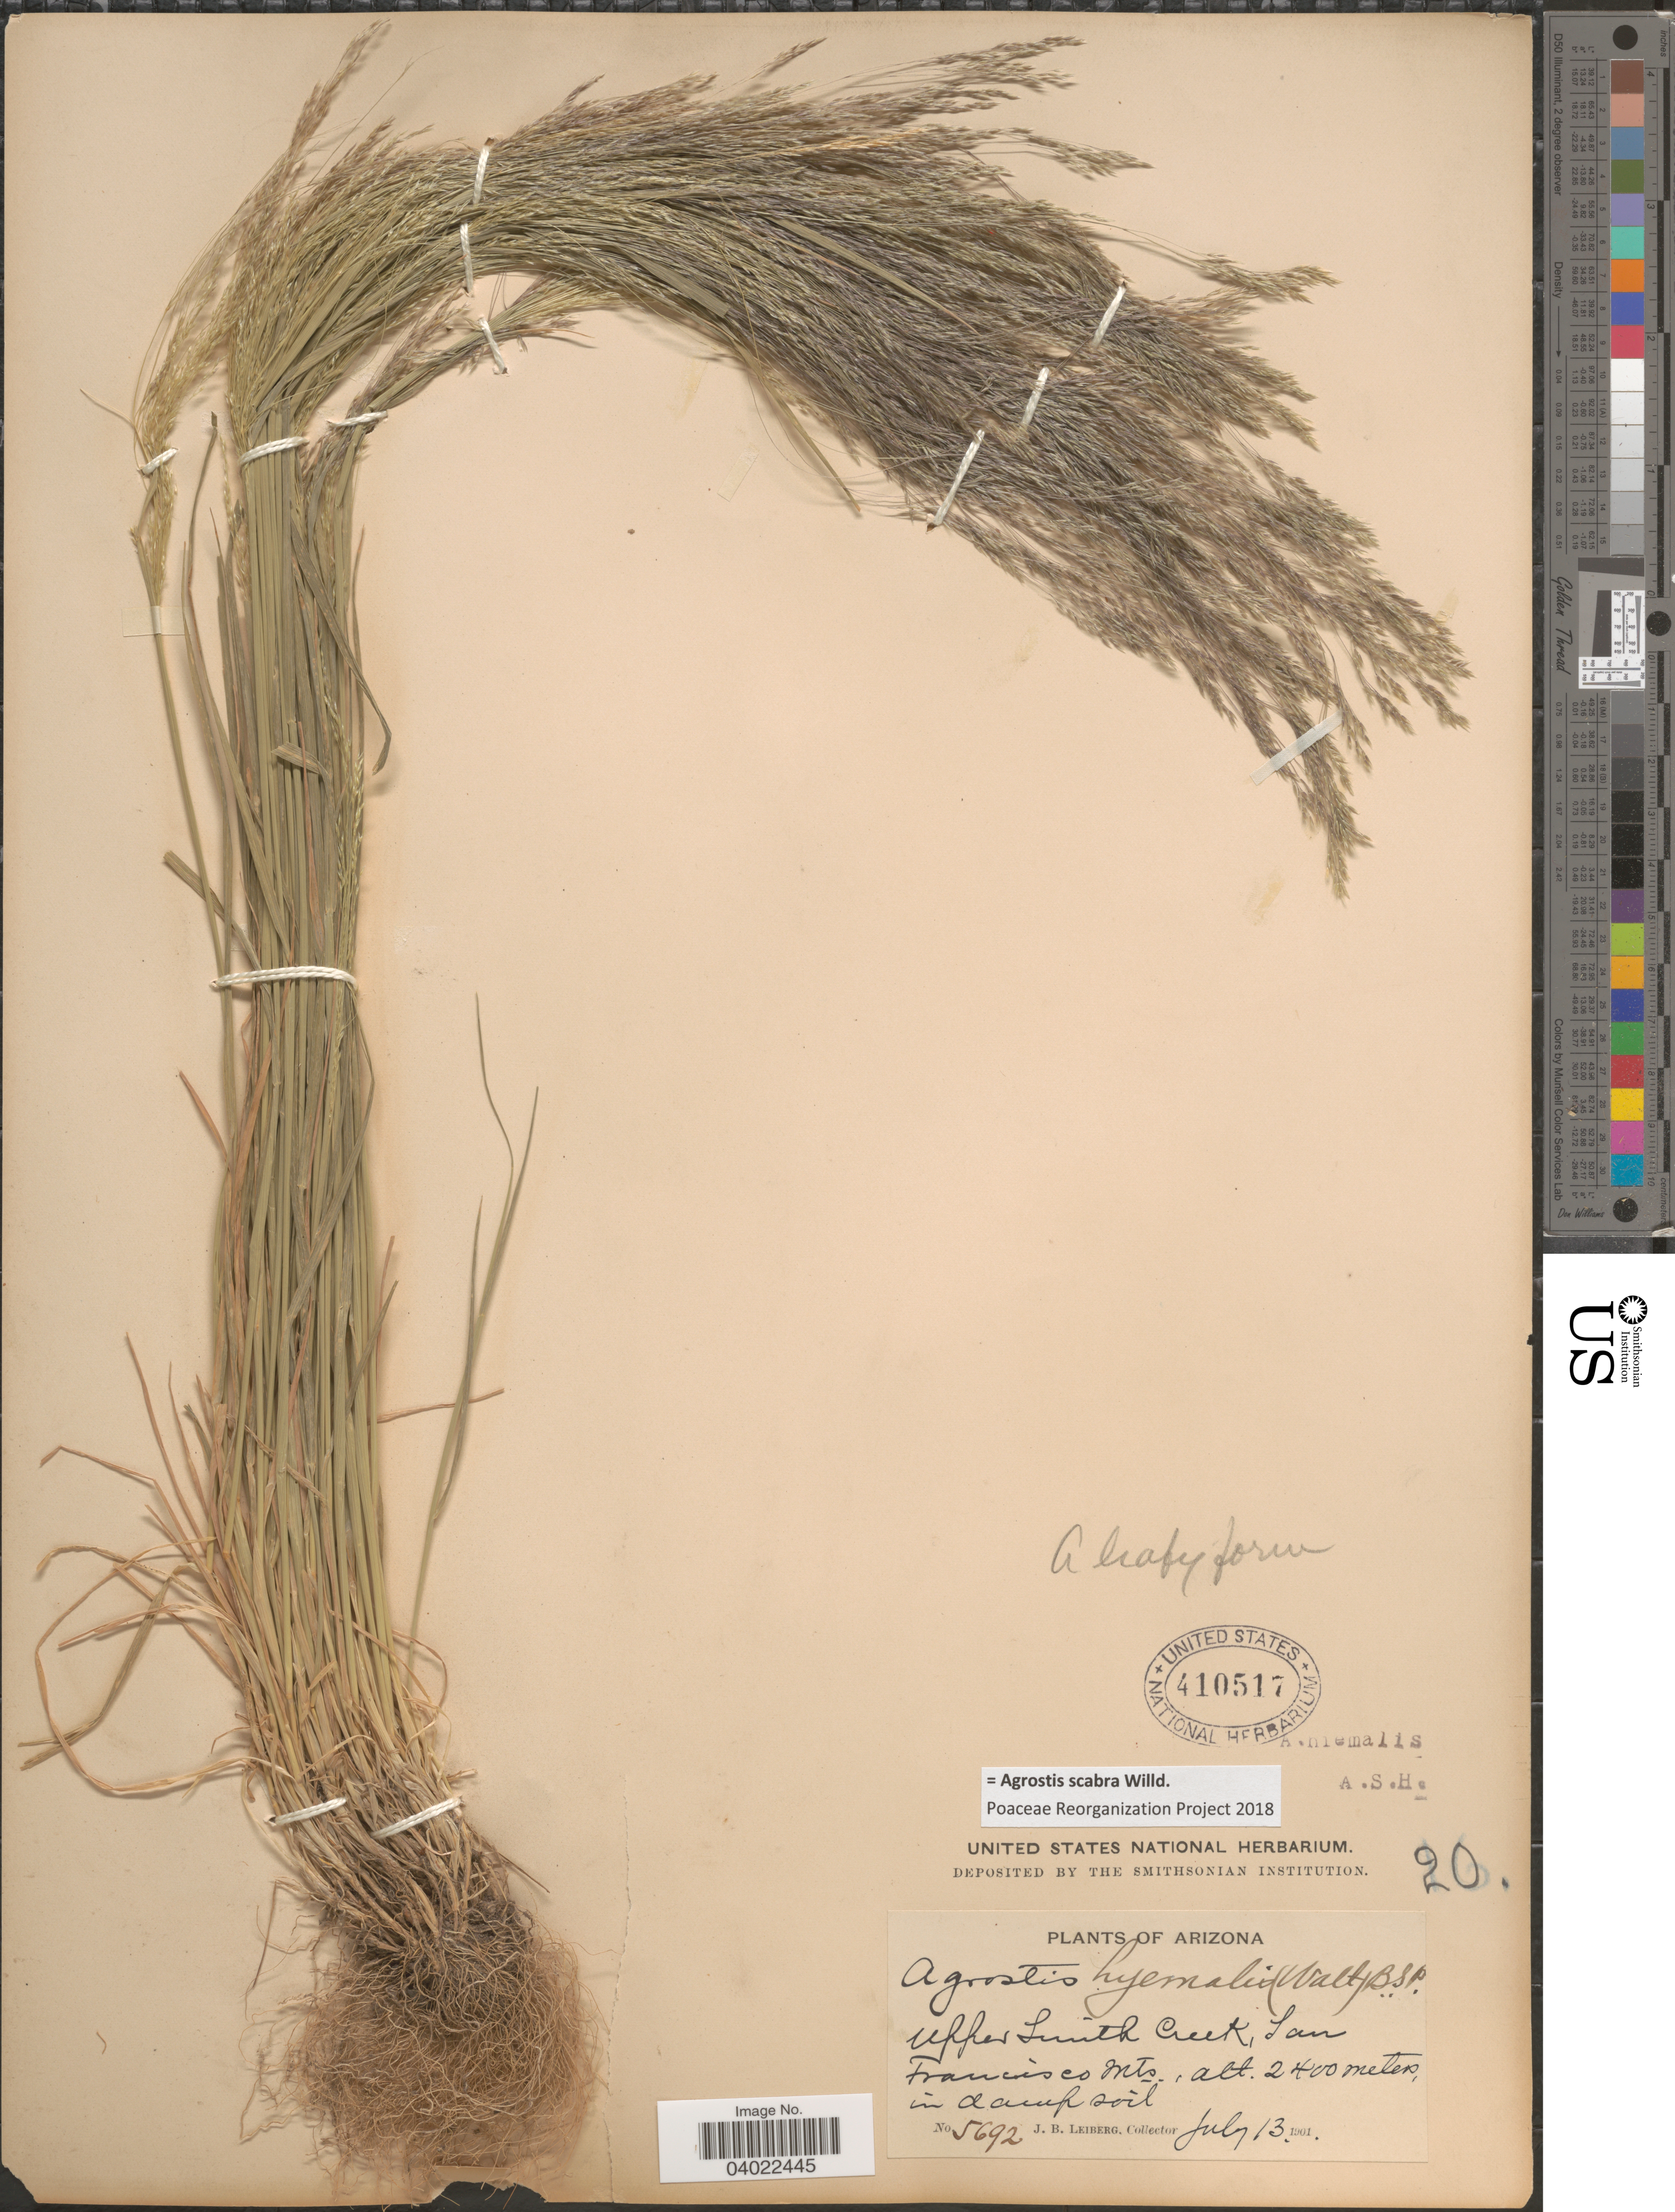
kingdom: Plantae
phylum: Tracheophyta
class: Liliopsida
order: Poales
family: Poaceae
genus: Agrostis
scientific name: Agrostis scabra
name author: Willd.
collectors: J. B. Leiberg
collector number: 5692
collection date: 1901-07-13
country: United States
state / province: Arizona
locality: Upper Smith Creek, San Francisco Mts.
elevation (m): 2400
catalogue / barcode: US 410517